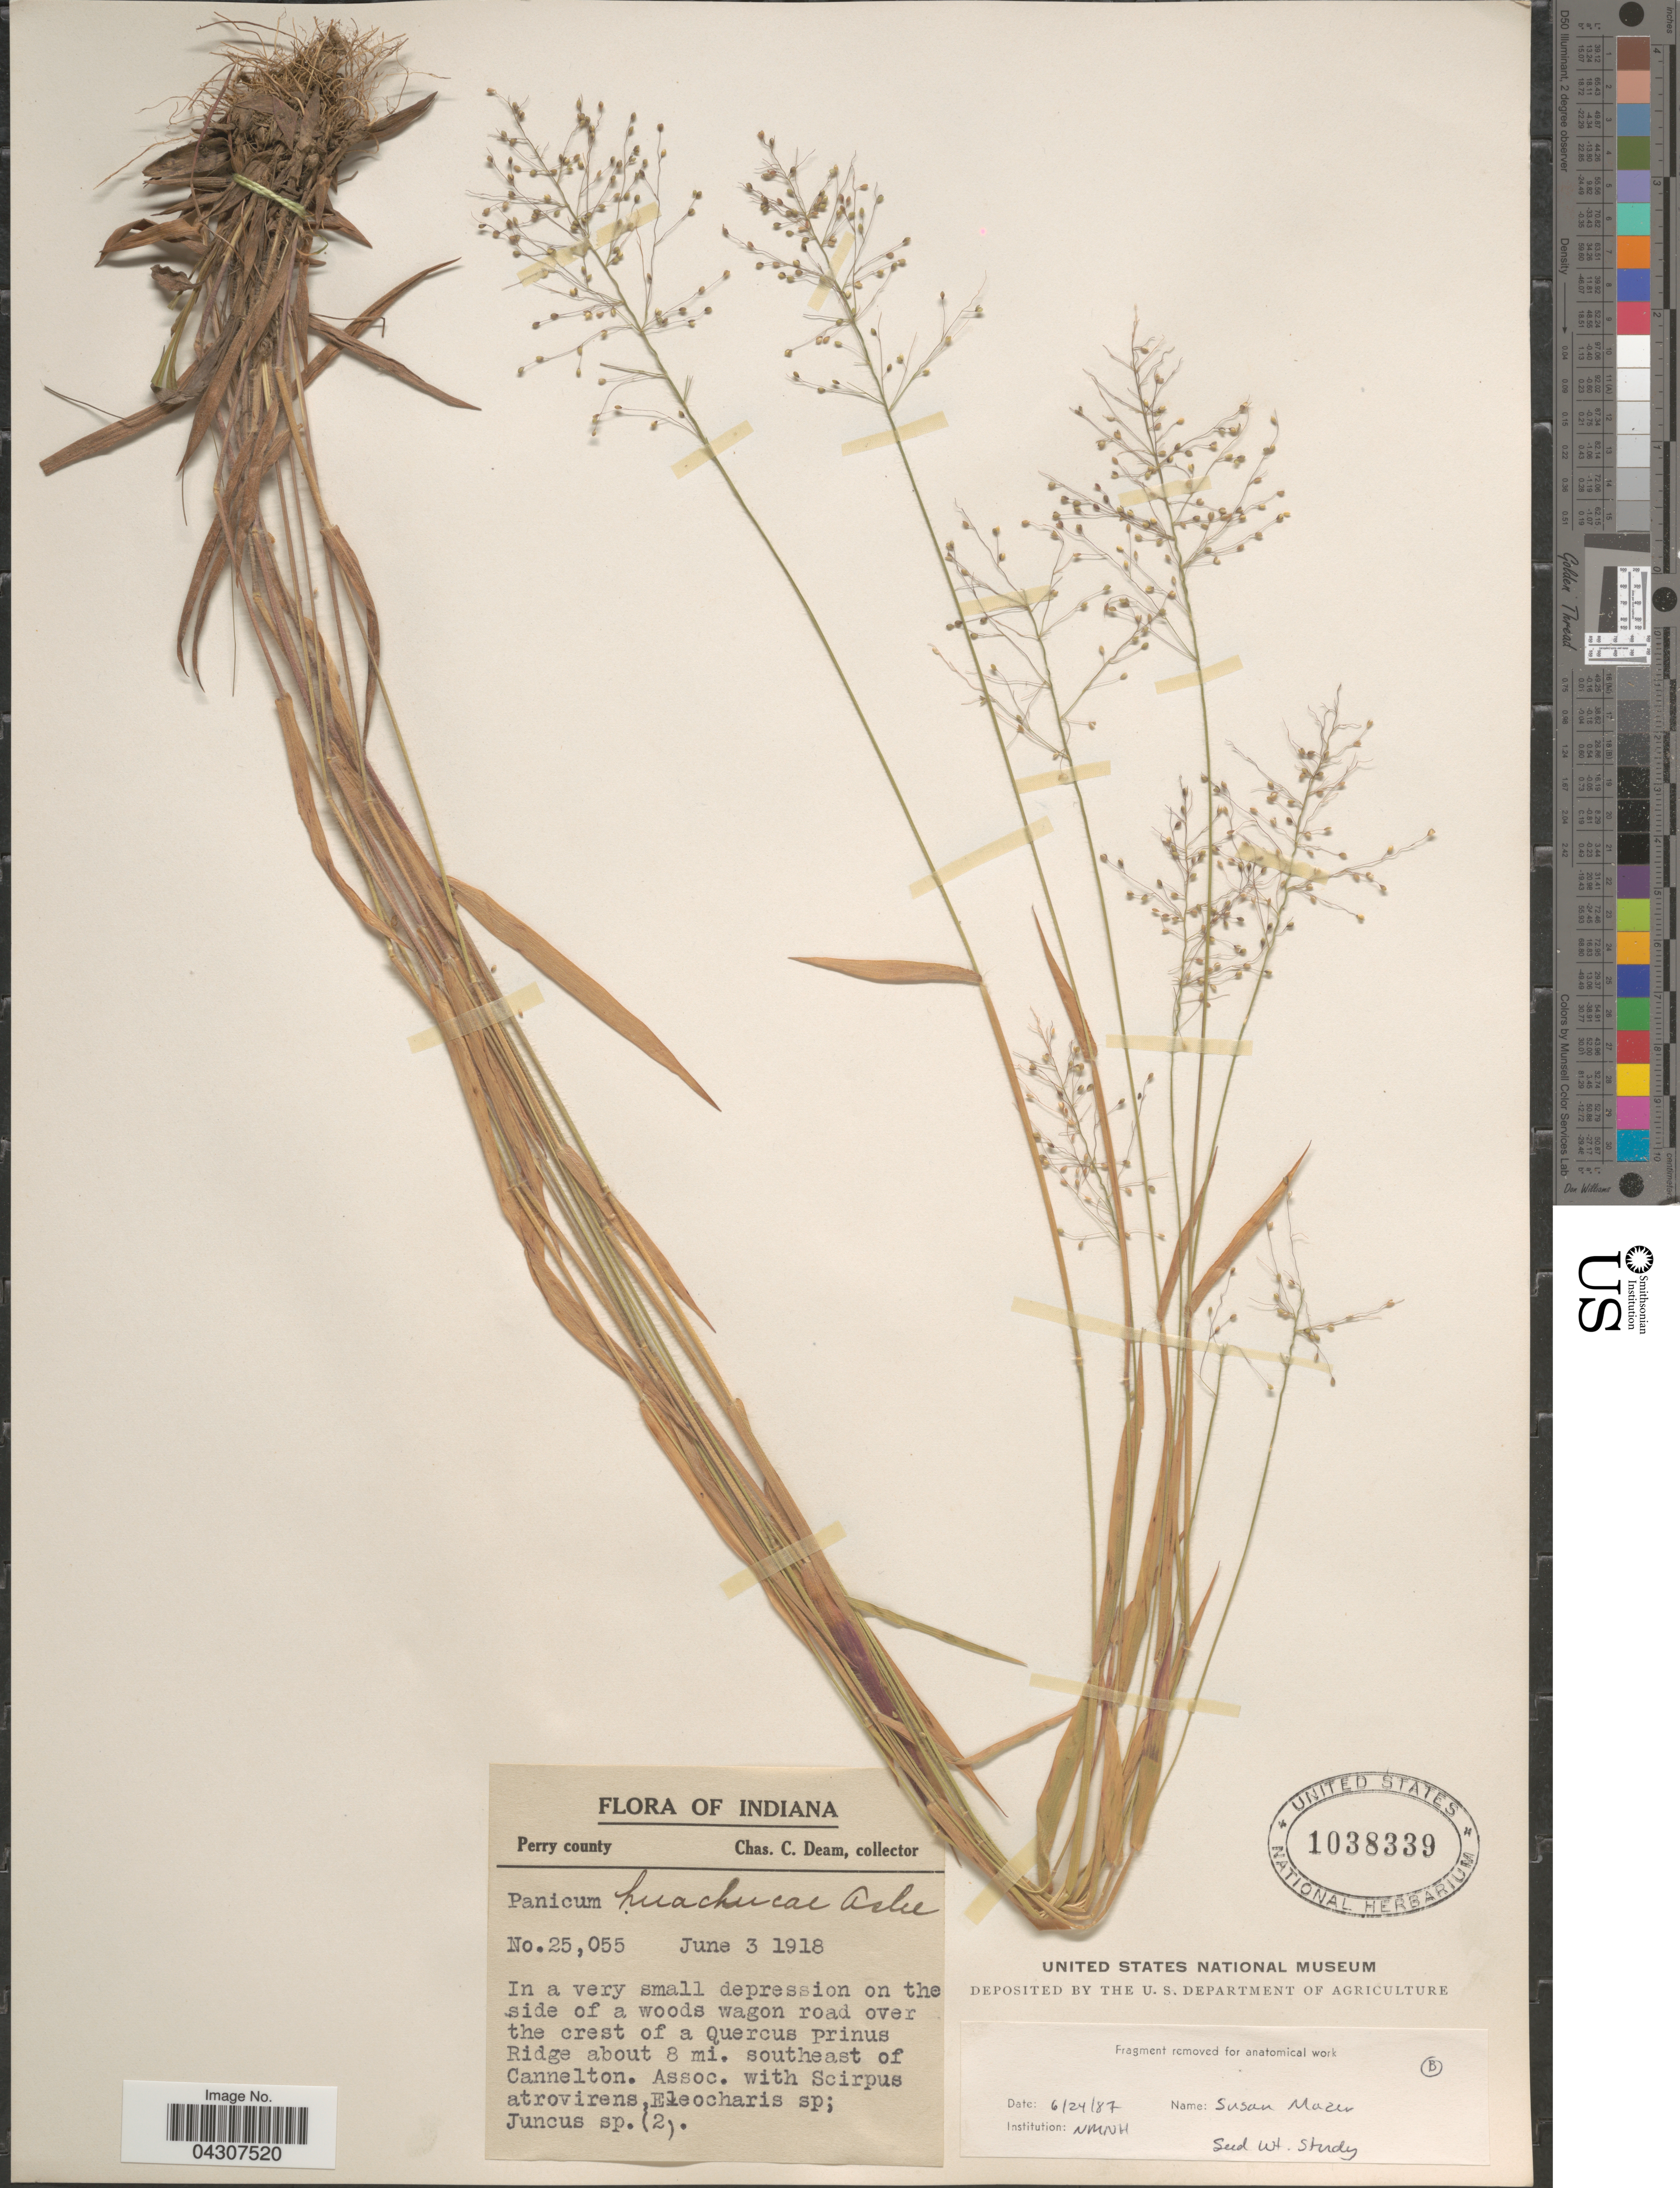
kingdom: Plantae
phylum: Tracheophyta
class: Liliopsida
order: Poales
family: Poaceae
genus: Dichanthelium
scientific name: Dichanthelium acuminatum var. acuminatum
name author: (Sw.) Gould & C.A. Clark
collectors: C. C. Deam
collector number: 25055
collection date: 1918-06-03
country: United States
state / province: Indiana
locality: Perry County. In a very small depression on the side of a woods wagon road over the crest of a Quercus Prinus Ridge about 8 mi. southeast of Cannelton.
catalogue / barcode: US 1038339